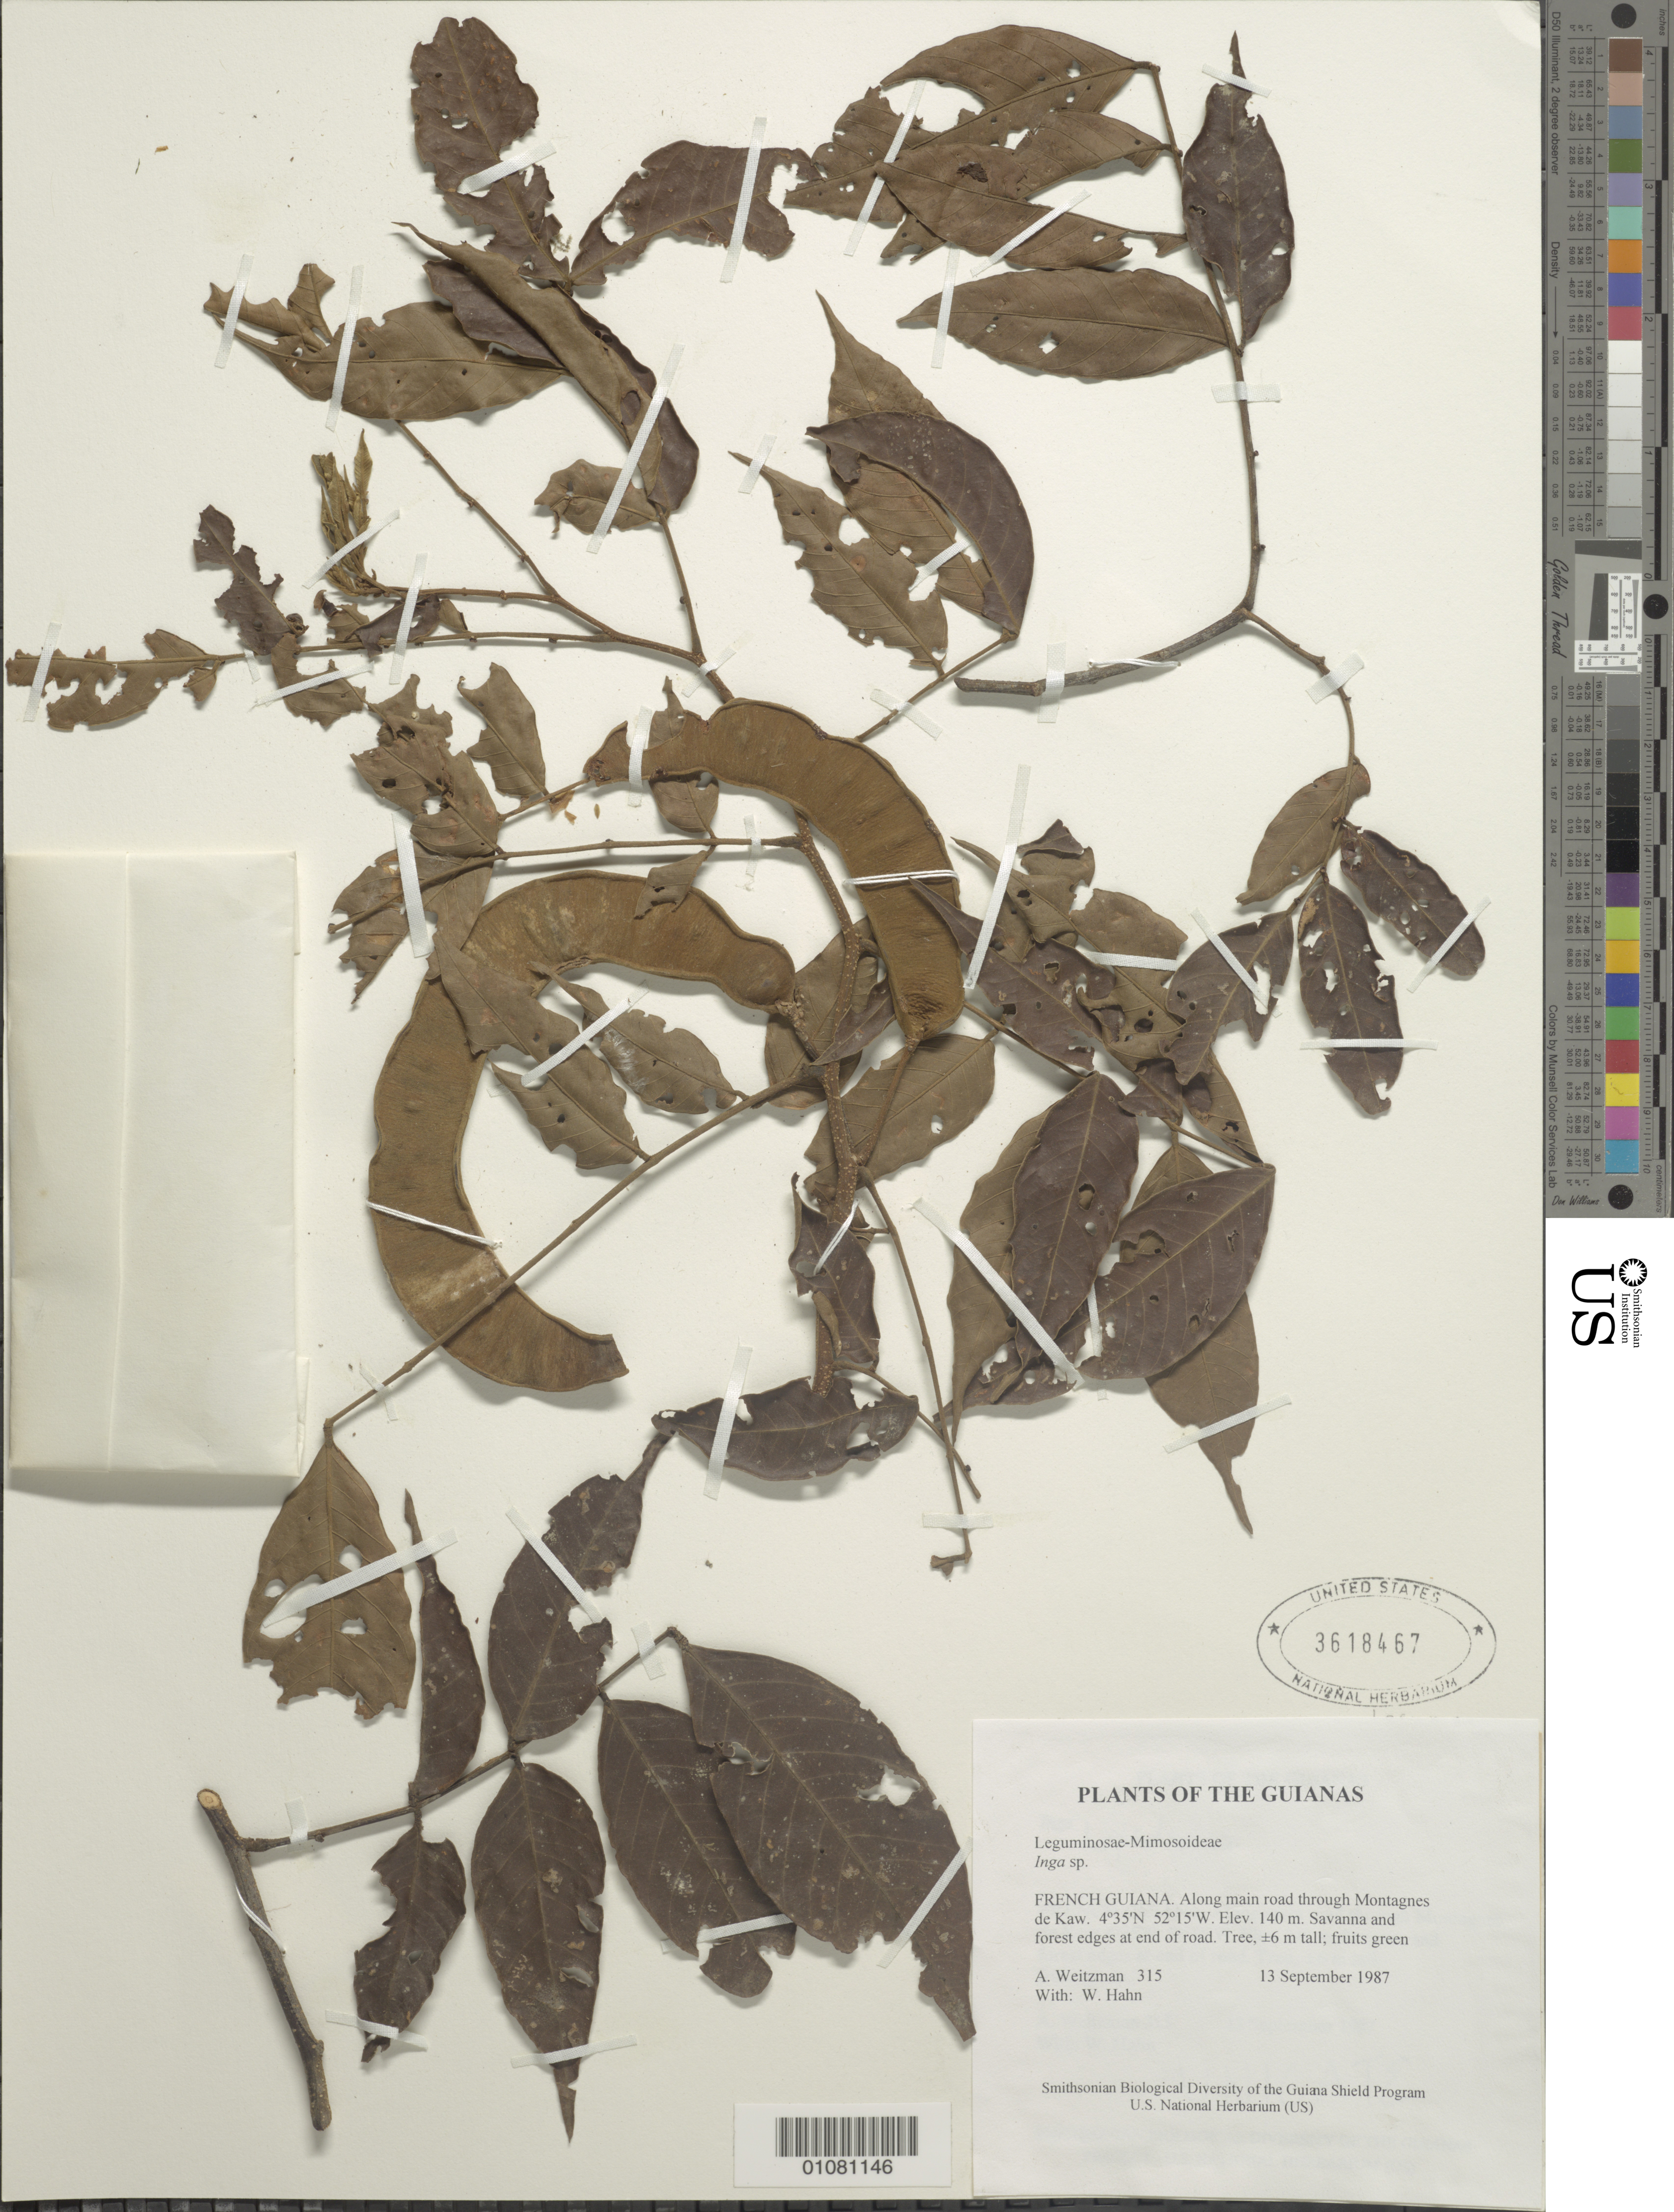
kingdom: Plantae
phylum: Tracheophyta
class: Magnoliopsida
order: Fabales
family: Fabaceae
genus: Inga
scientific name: Inga sp.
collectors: A. L. Weitzman & W. Hahn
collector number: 315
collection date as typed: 13 September 1987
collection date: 1987-09-13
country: French Guiana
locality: Along main road through Montagnes de Kaw. At end of road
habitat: Savanna and forest edges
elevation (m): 140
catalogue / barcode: US 3618467